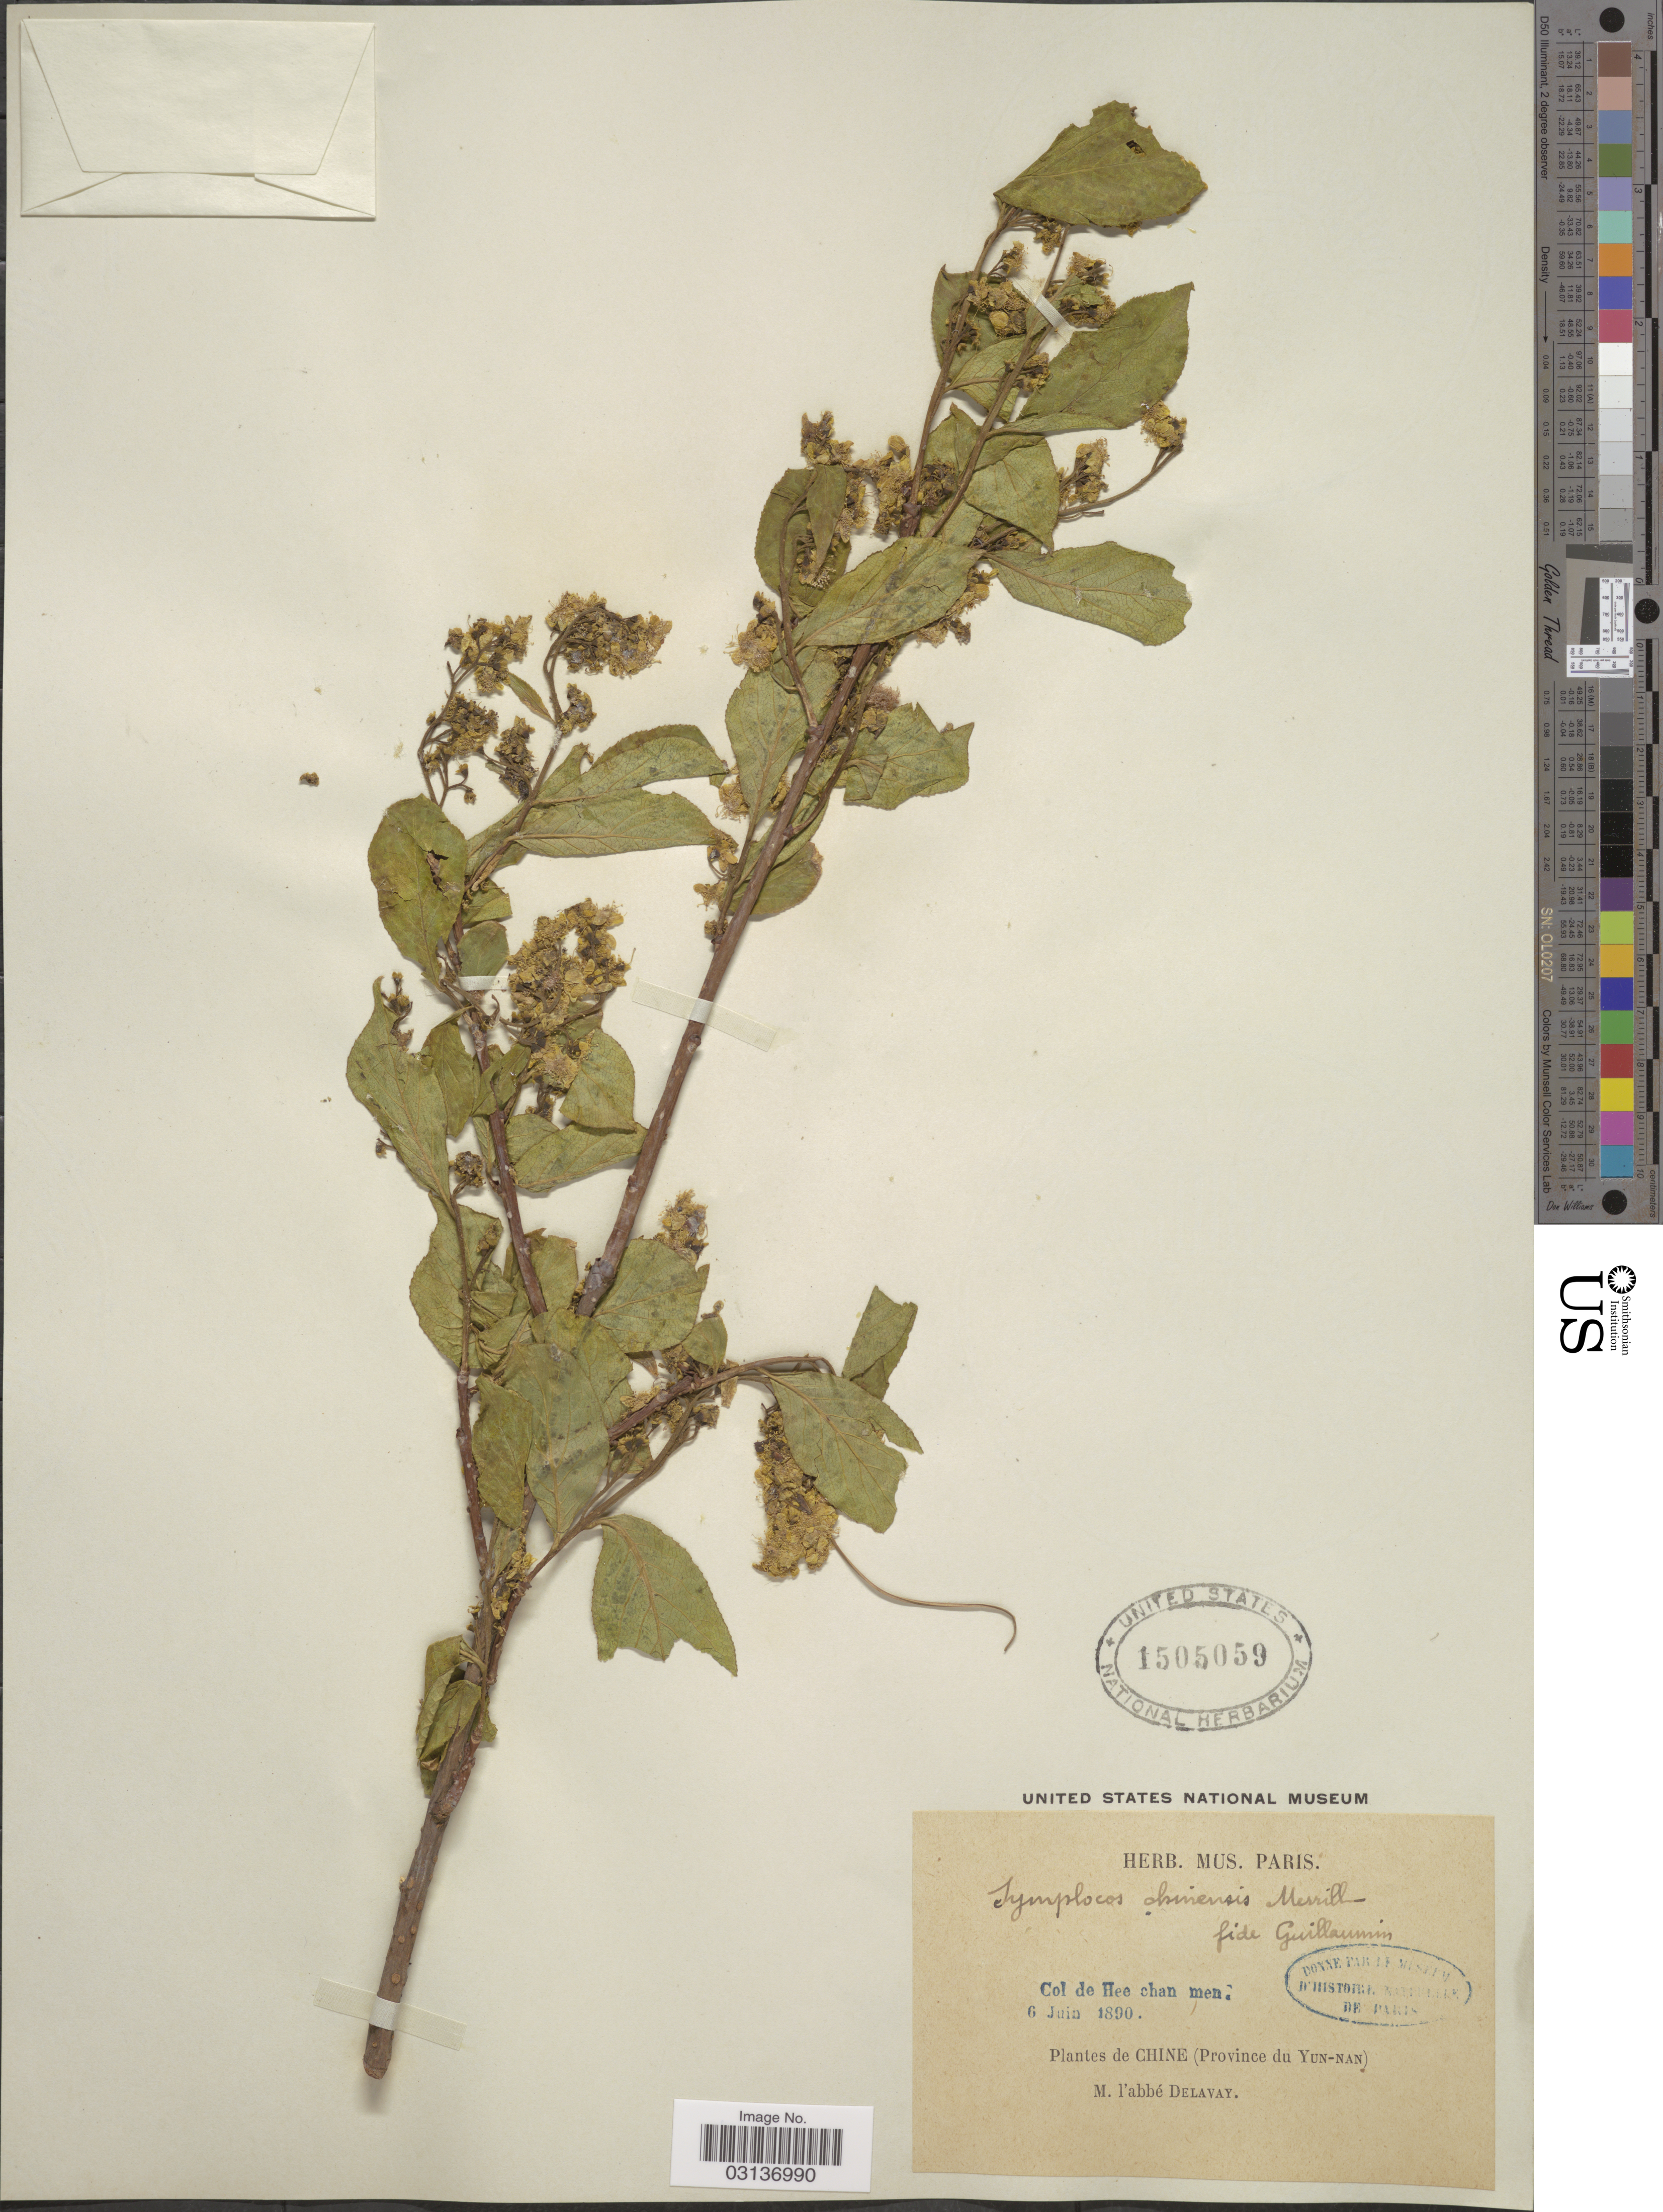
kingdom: Plantae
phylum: Tracheophyta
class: Magnoliopsida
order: Ericales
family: Symplocaceae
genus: Symplocos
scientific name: Symplocos paniculata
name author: Miq.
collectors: P. Delavay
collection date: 1890-06-06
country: China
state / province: Yunnan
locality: Hee chan men.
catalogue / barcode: US 1505059